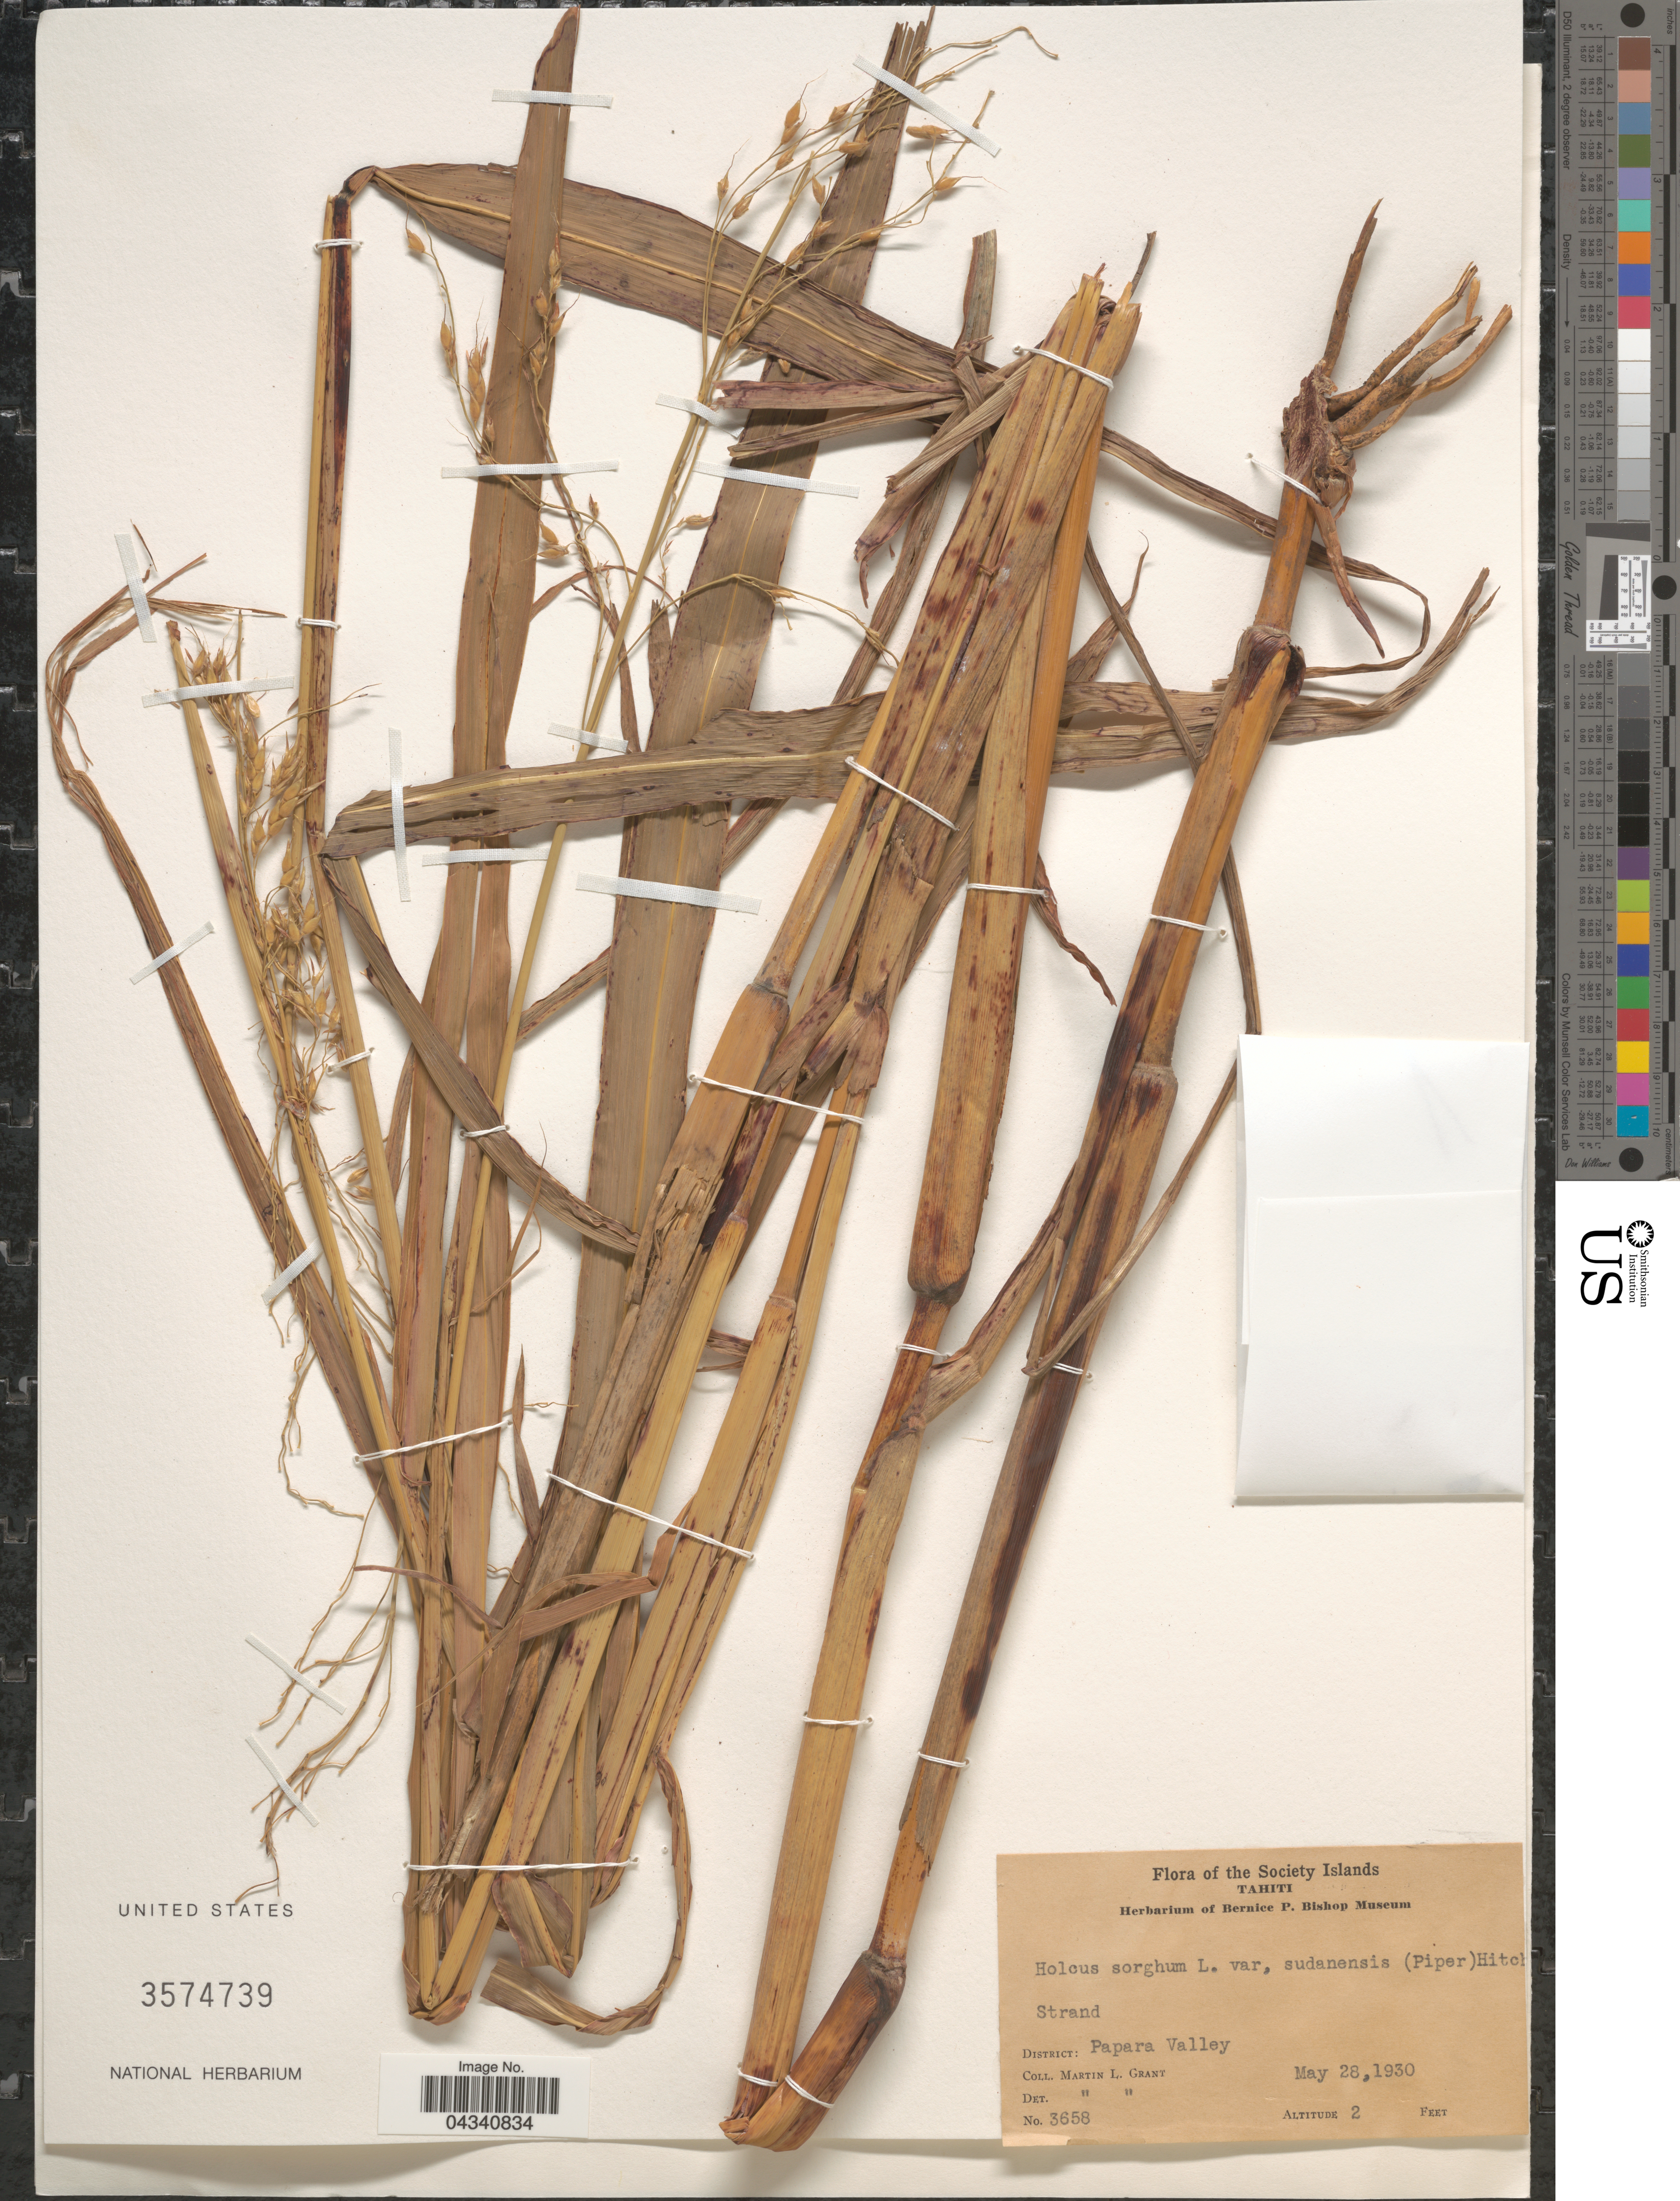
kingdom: Plantae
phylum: Tracheophyta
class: Liliopsida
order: Poales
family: Poaceae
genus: Sorghum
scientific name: Sorghum x drummondii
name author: (Nees ex Steud.) Millsp. & Chase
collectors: M. L. Grant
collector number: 3658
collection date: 1930-05-28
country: French Polynesia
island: Tahiti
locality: Society Islands. Tahiti. District: Papara Valley.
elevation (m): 1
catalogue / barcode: US 3574739